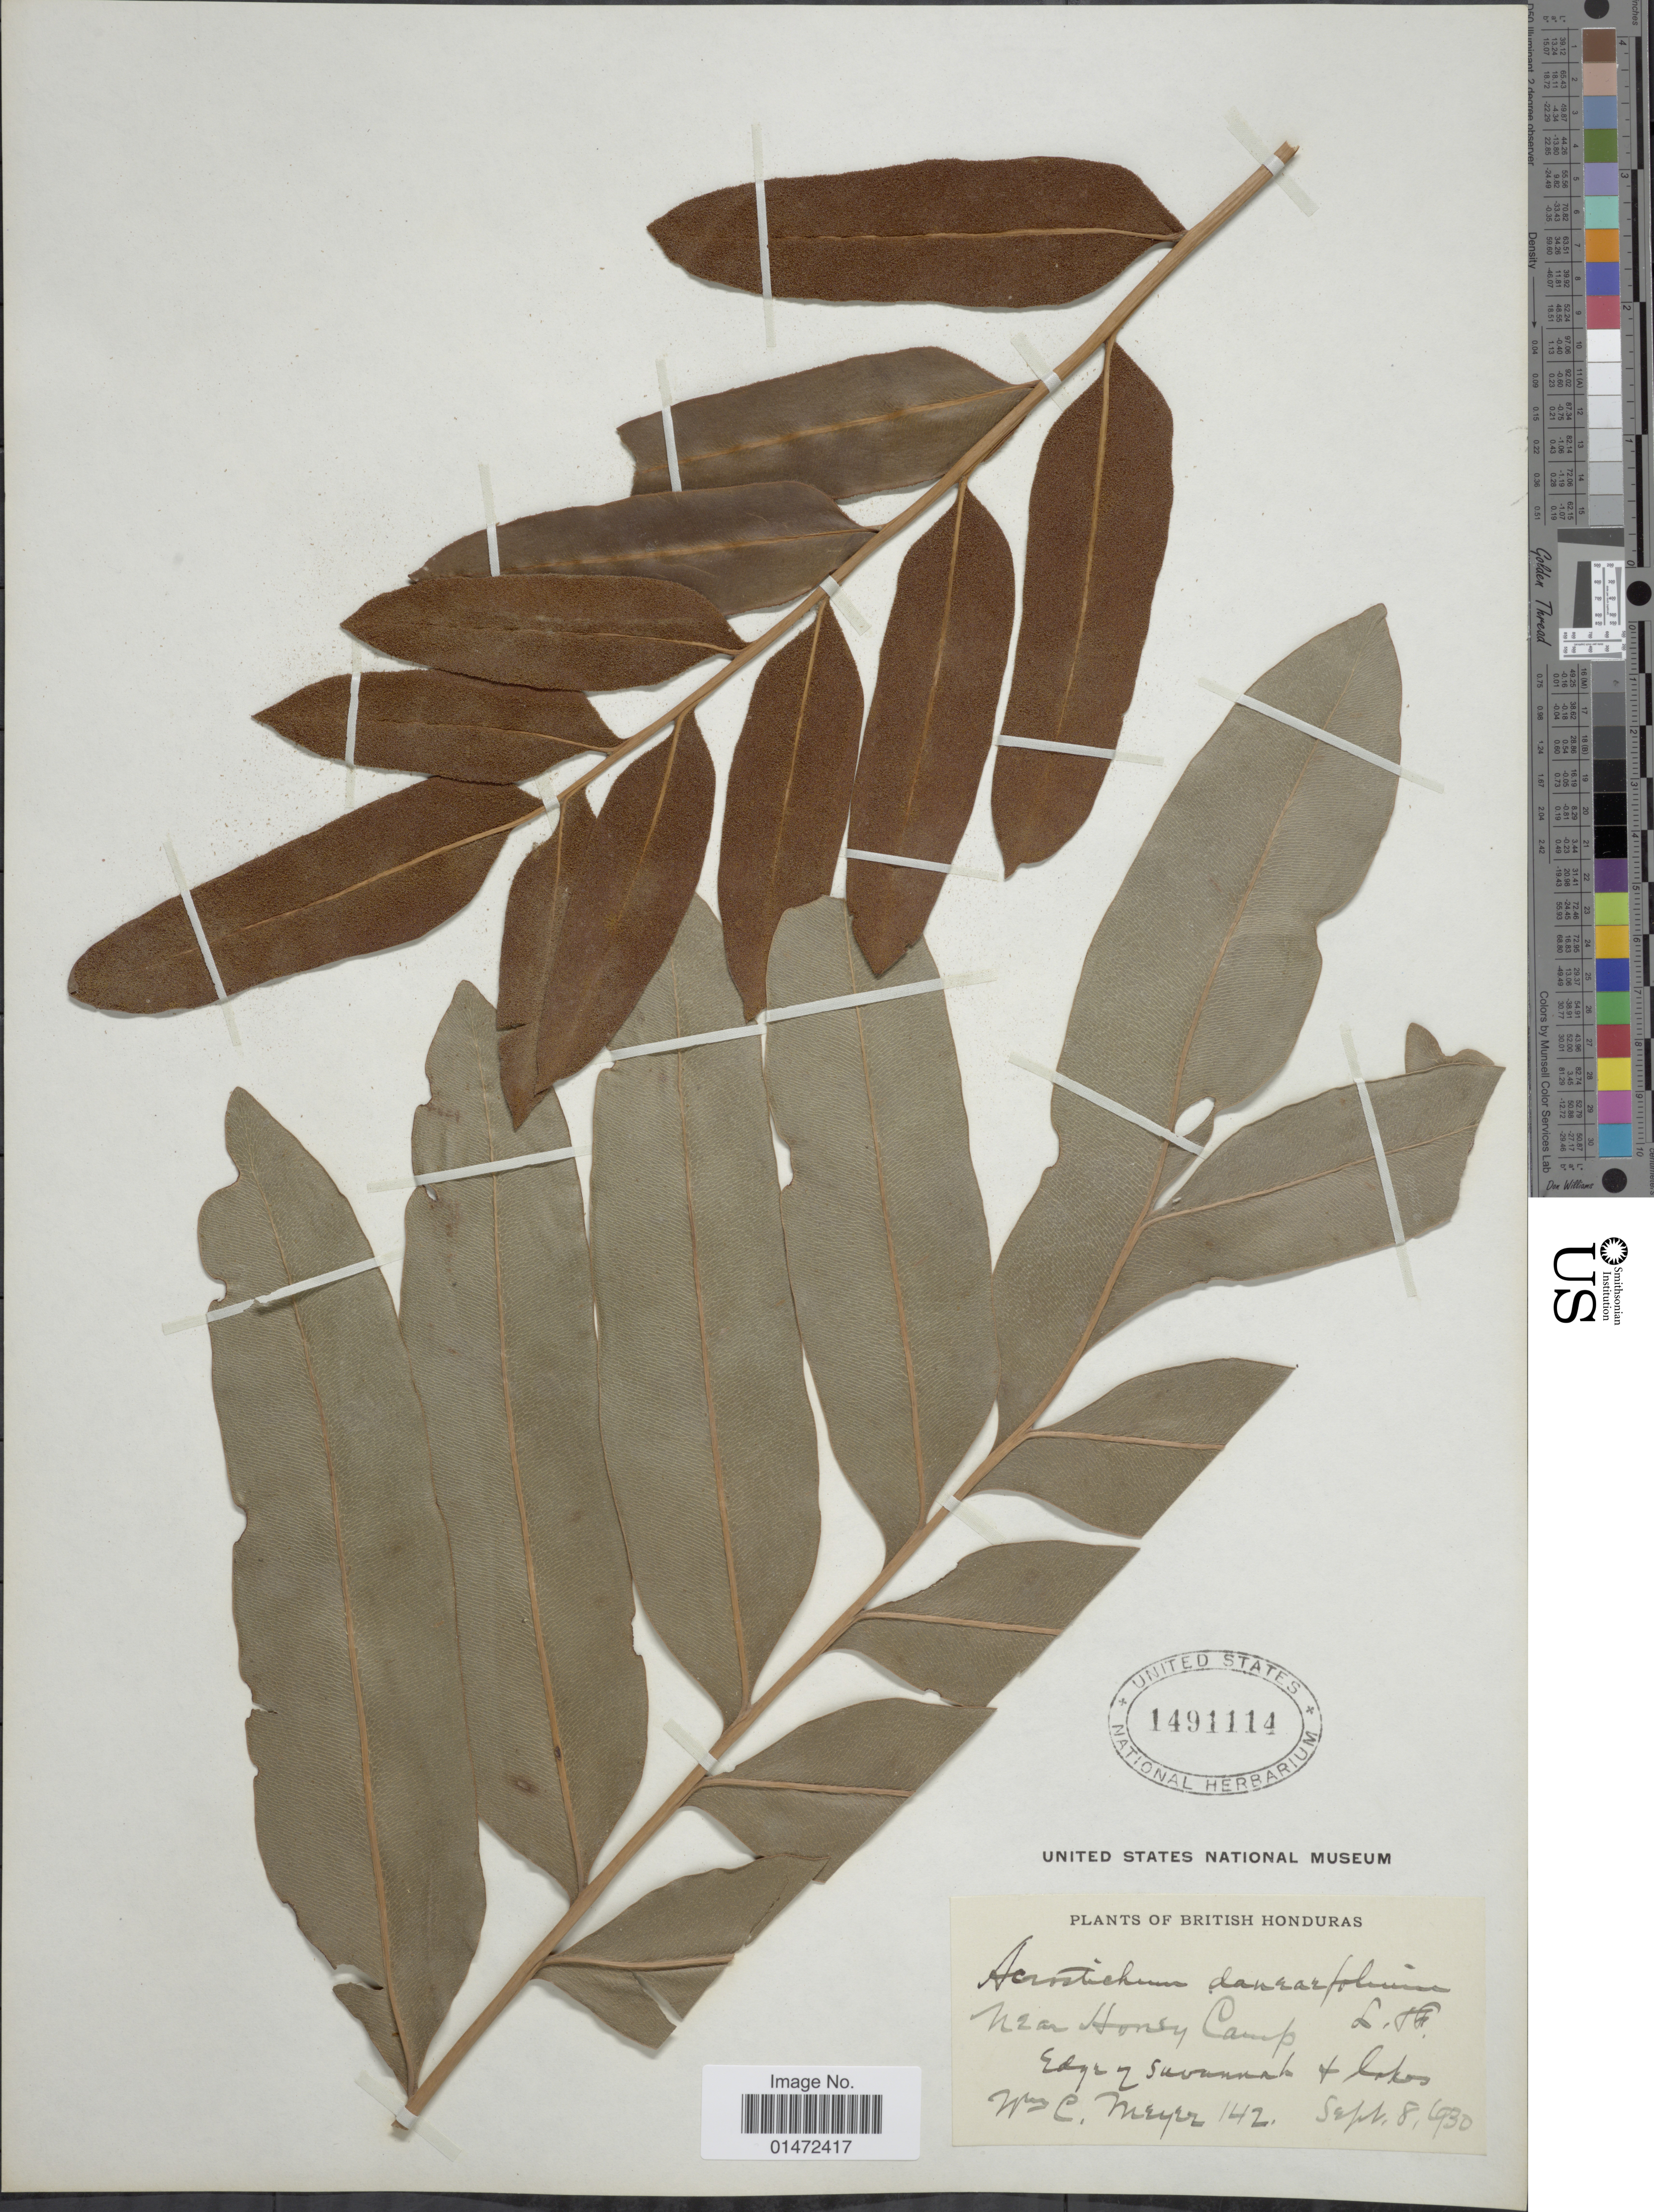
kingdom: Plantae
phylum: Tracheophyta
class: Polypodiopsida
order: Polypodiales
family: Pteridaceae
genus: Acrostichum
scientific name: Acrostichum danaeifolium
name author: Langsd. & Fisch.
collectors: W. Meyer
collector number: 142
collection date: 1930-09-08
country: Belize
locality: British Honduras. Near Honey Camp, edge of savannah & lakes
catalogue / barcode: US 1491114